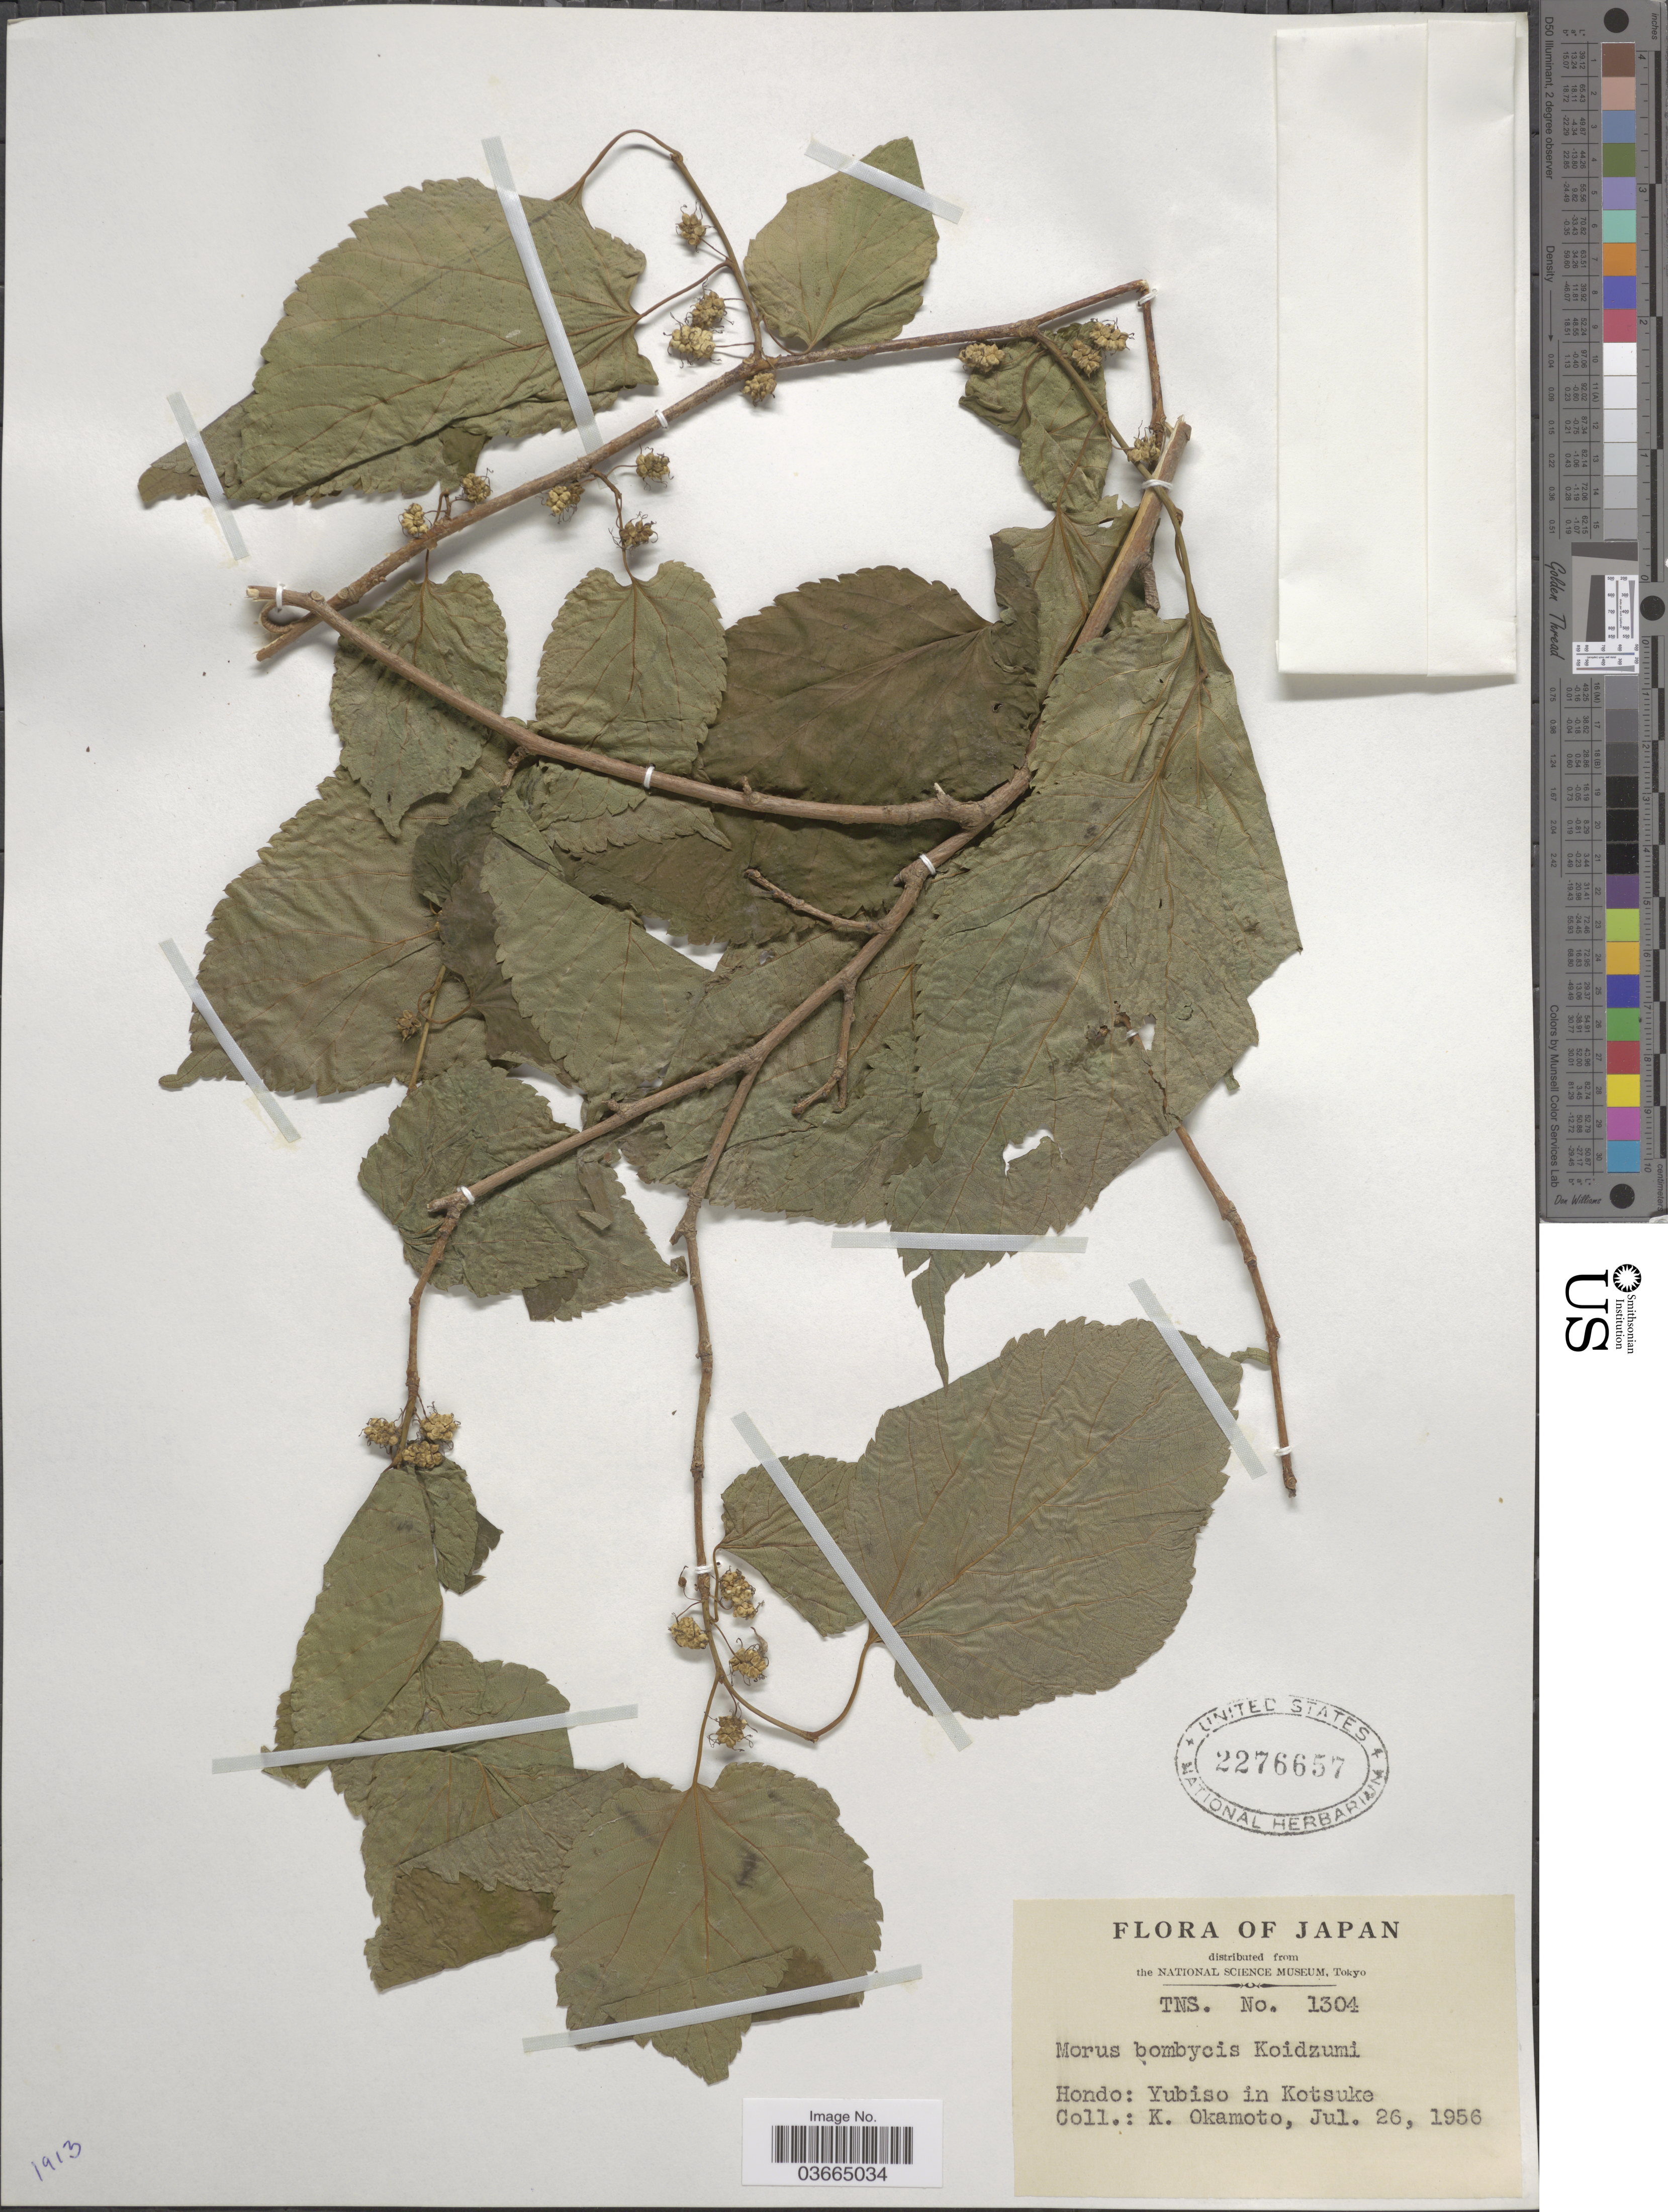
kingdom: Plantae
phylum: Tracheophyta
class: Magnoliopsida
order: Rosales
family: Moraceae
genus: Morus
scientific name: Morus bombycis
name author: Koidz.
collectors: K. Okamoto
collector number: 1304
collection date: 1956-07-26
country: Japan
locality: Hondo: Yubiso in Kotsuke.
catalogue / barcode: US 2276657